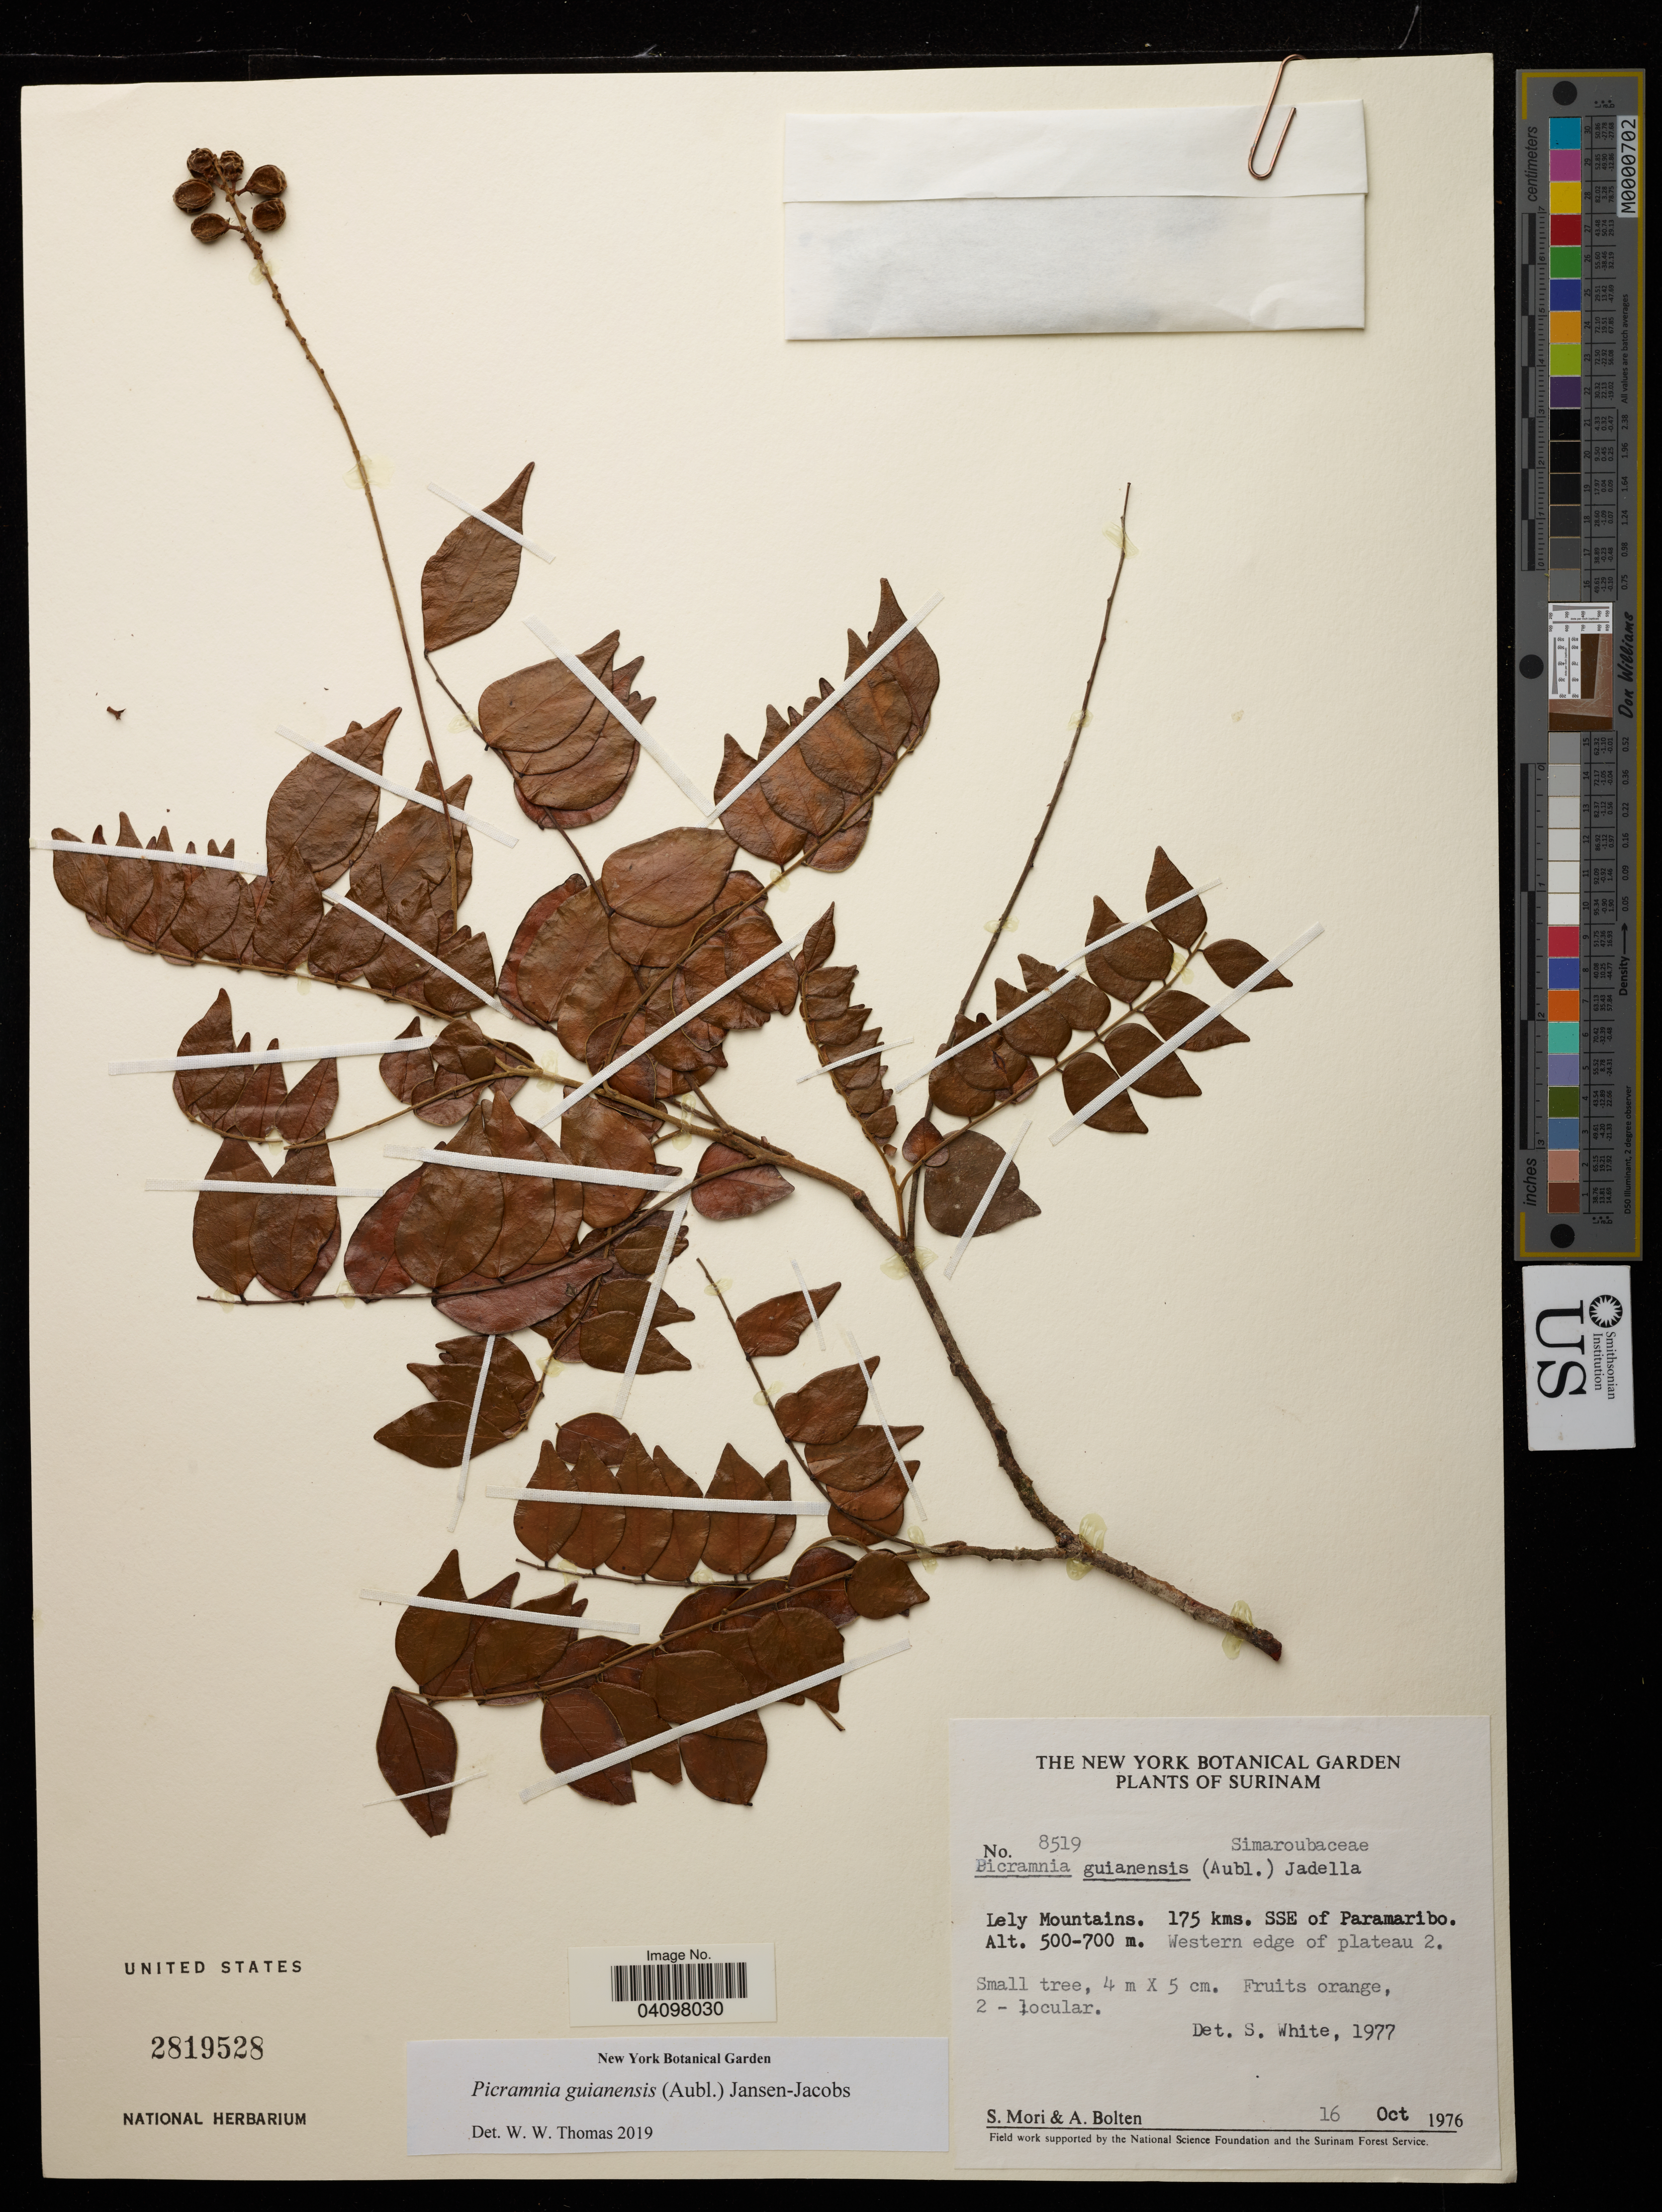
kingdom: Plantae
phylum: Tracheophyta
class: Magnoliopsida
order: Picramniales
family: Picramniaceae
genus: Picramnia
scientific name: Picramnia guianensis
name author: (Aubl.) Jans.-Jac.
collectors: S. Mori & A. Bolten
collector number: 8519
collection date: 1976-10-16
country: Suriname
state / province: Paramaribo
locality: Lely Mountains. 175 kms. SSE of Paramaribo. Western edge of plateau 2.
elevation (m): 500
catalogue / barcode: US 2819528